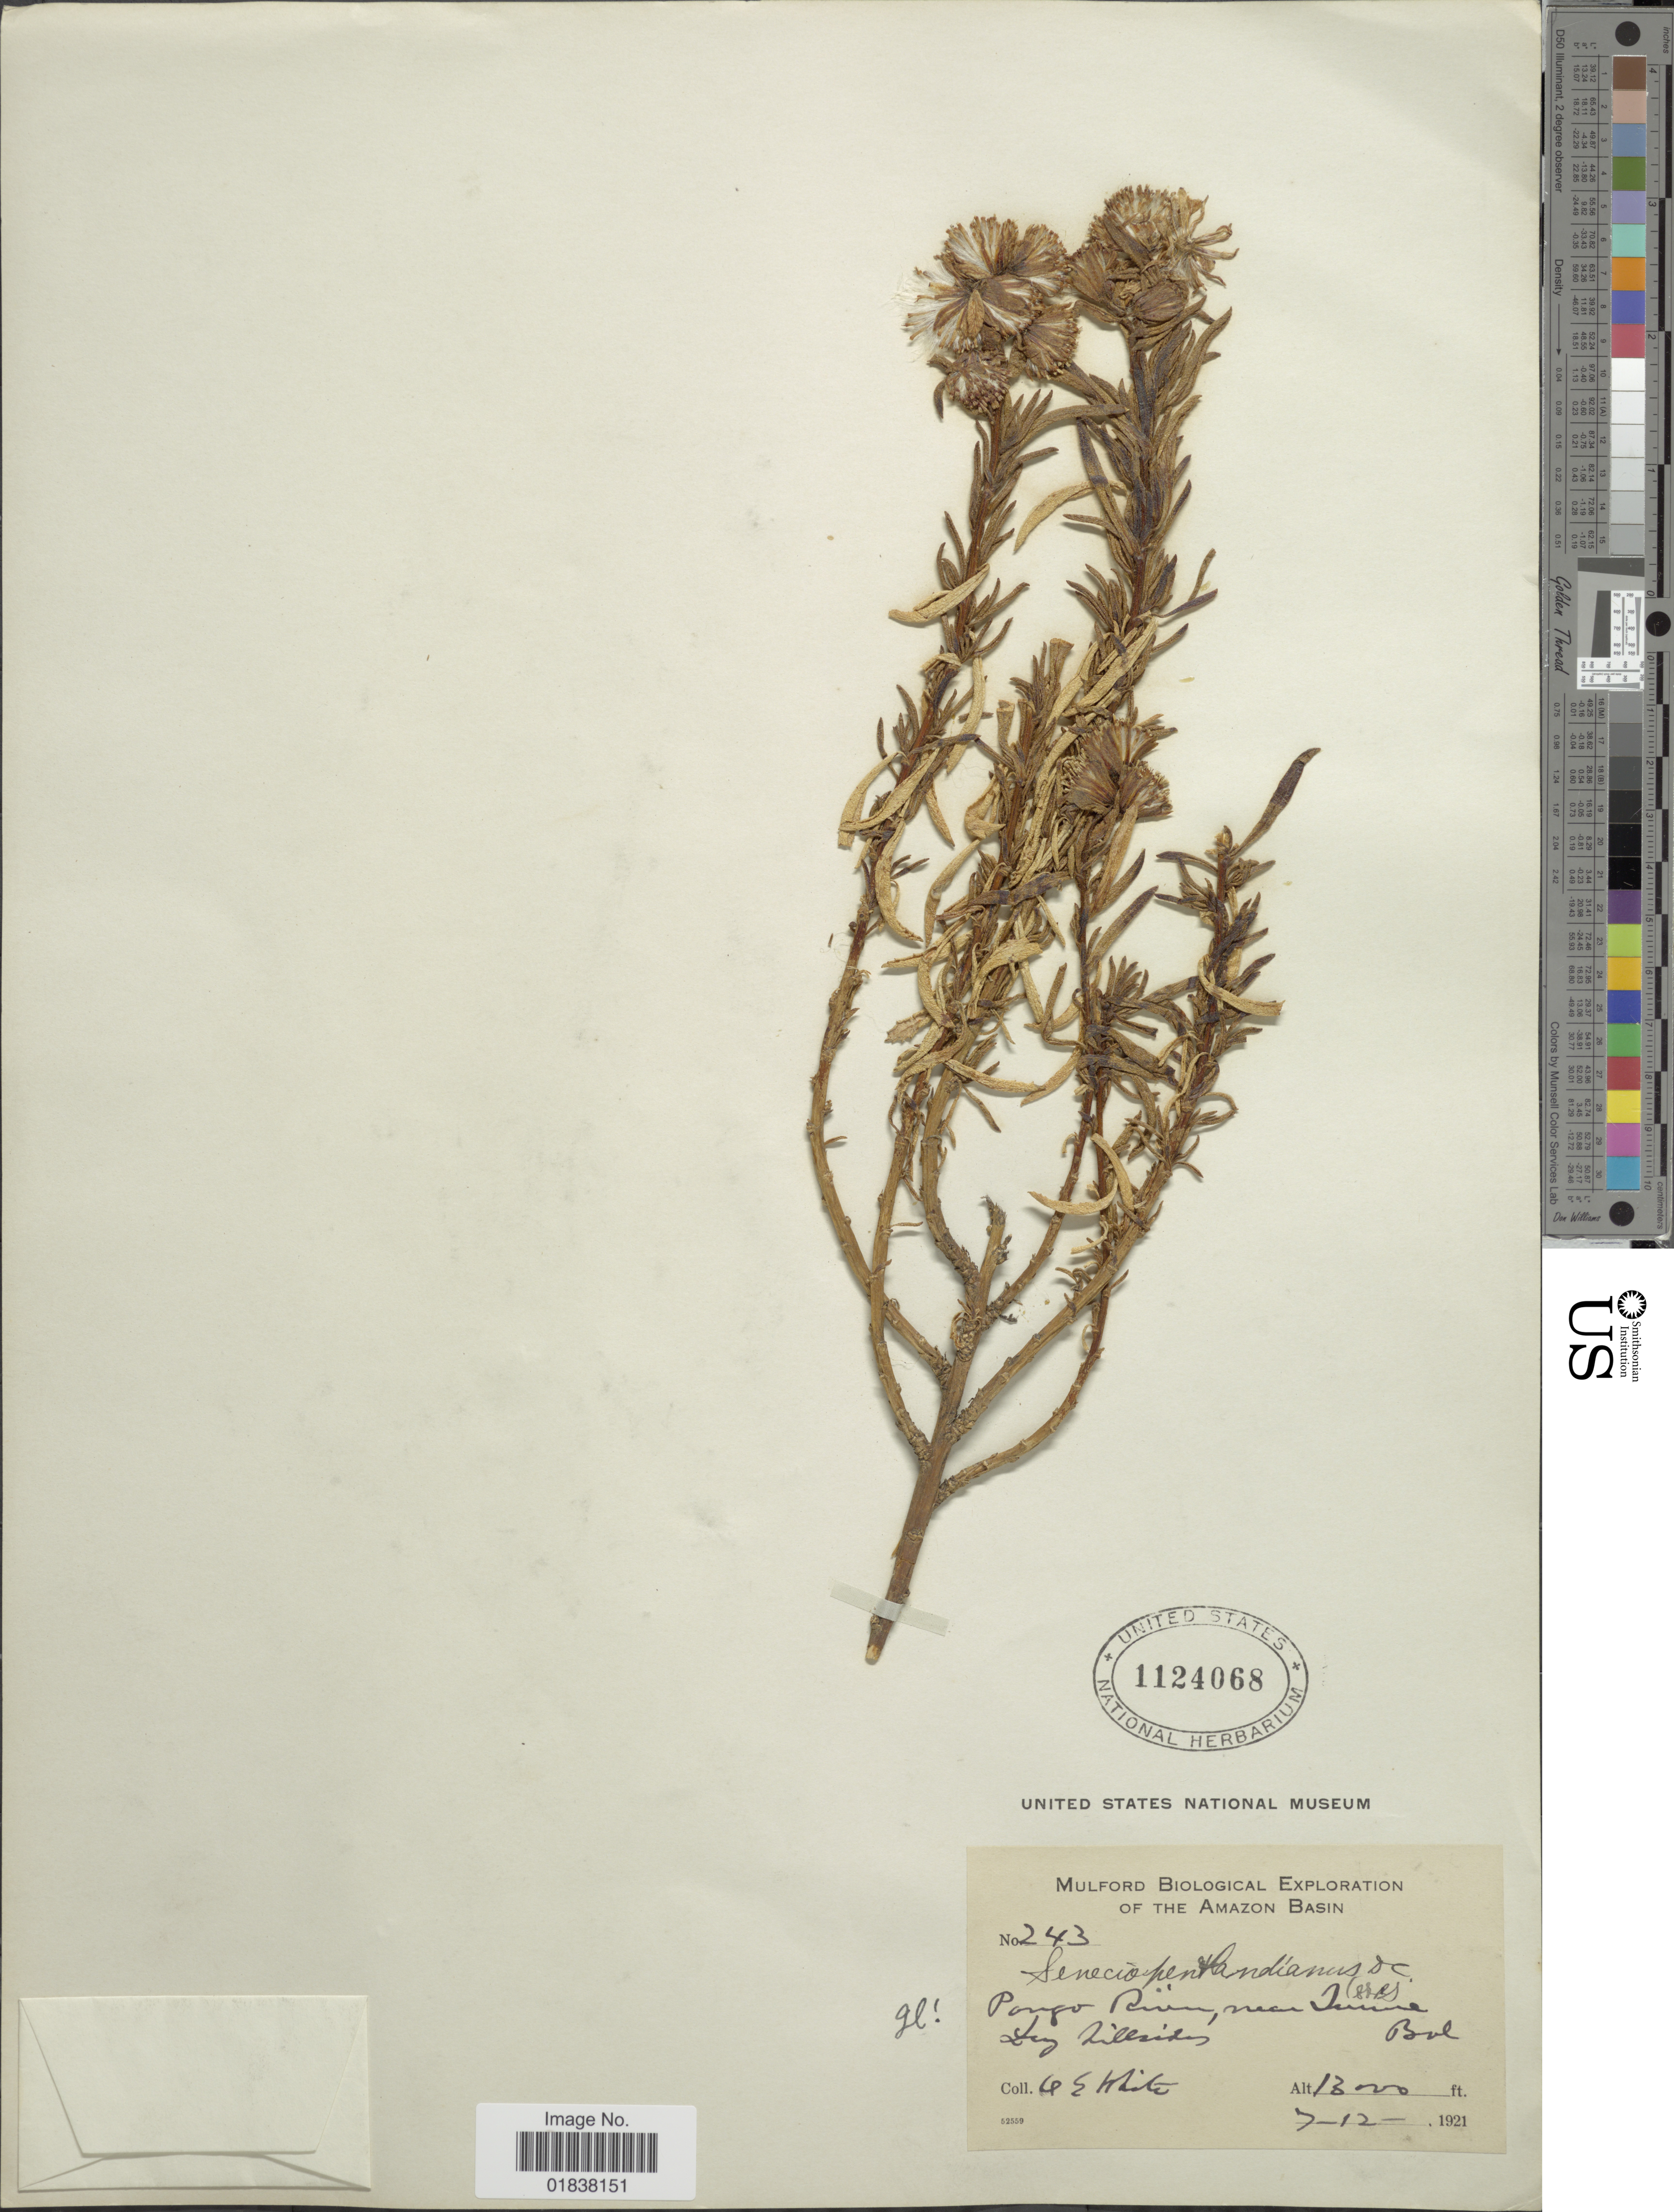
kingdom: Plantae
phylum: Tracheophyta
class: Magnoliopsida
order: Asterales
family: Asteraceae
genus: Senecio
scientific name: Senecio pentlandianus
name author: DC.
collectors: O. E. White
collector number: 243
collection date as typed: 7-12-1921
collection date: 1921-07-12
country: Bolivia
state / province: La Paz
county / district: Inquisivi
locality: Pongo de Quime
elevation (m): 3962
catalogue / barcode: US 1124068